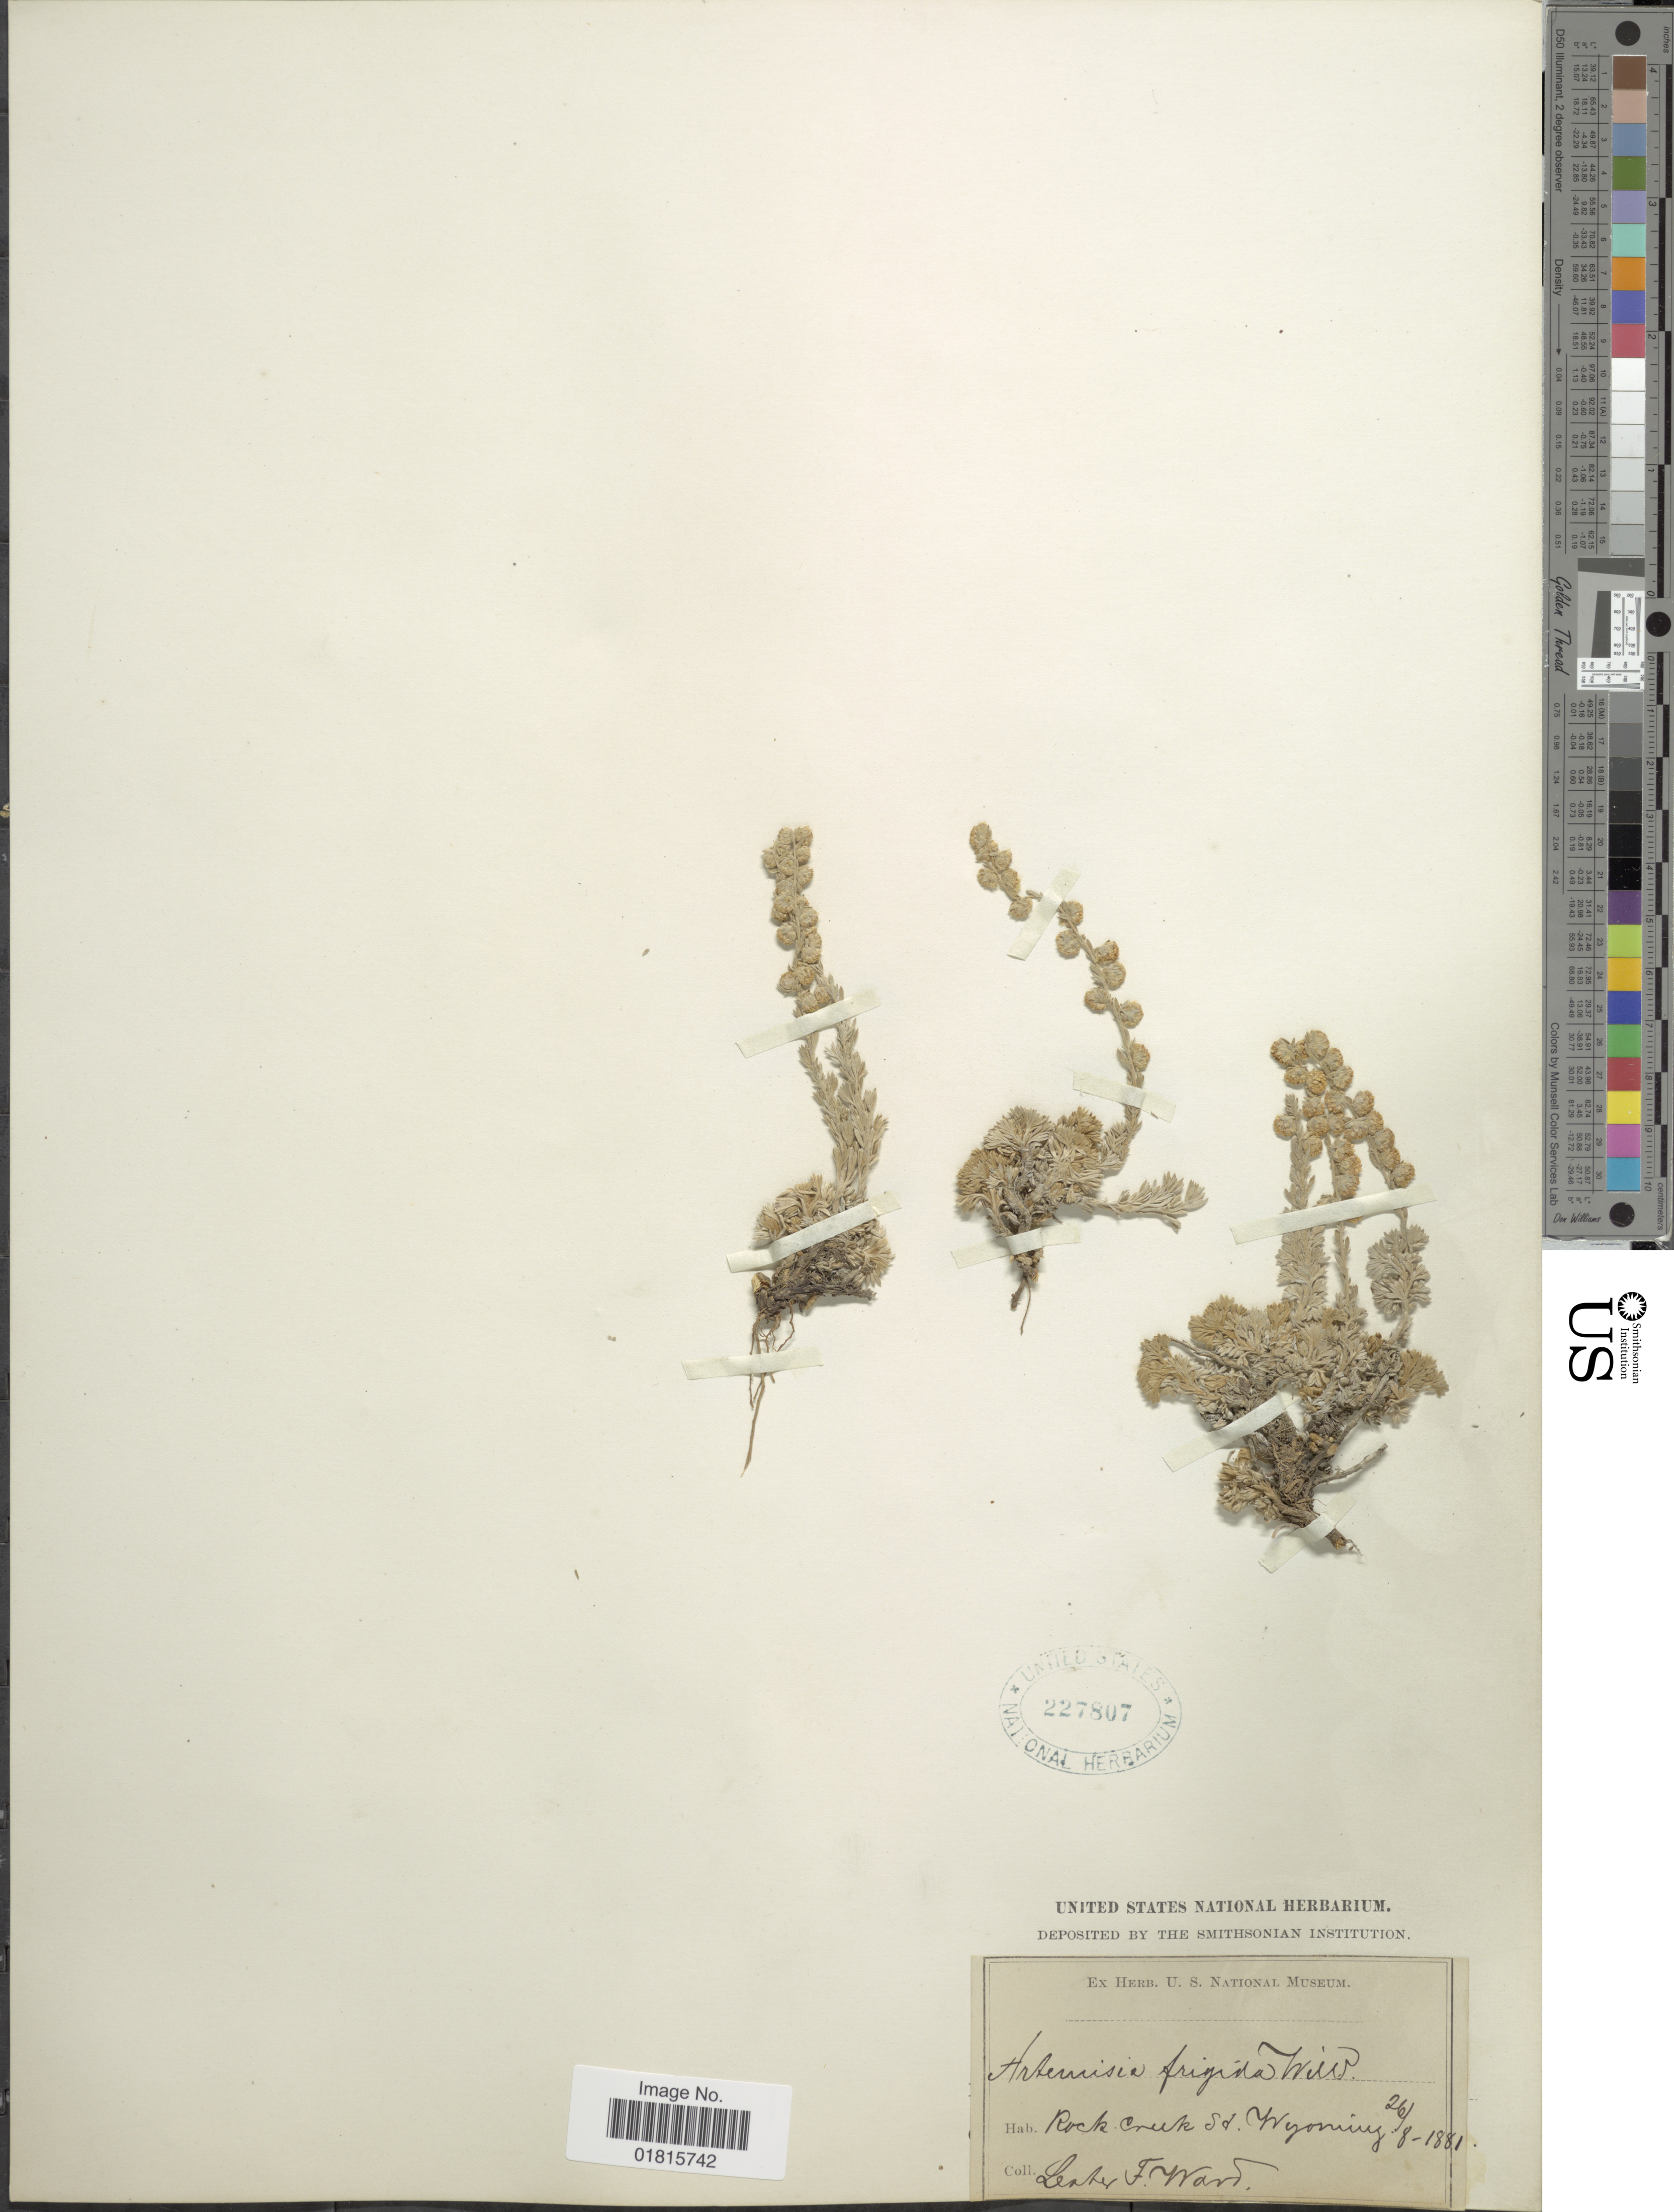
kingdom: Plantae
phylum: Tracheophyta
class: Magnoliopsida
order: Asterales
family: Asteraceae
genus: Artemisia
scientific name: Artemisia frigida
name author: Willd.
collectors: L. F. Ward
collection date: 1881-08-26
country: United States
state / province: Wyoming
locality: Rock Creek Sd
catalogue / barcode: US 227807